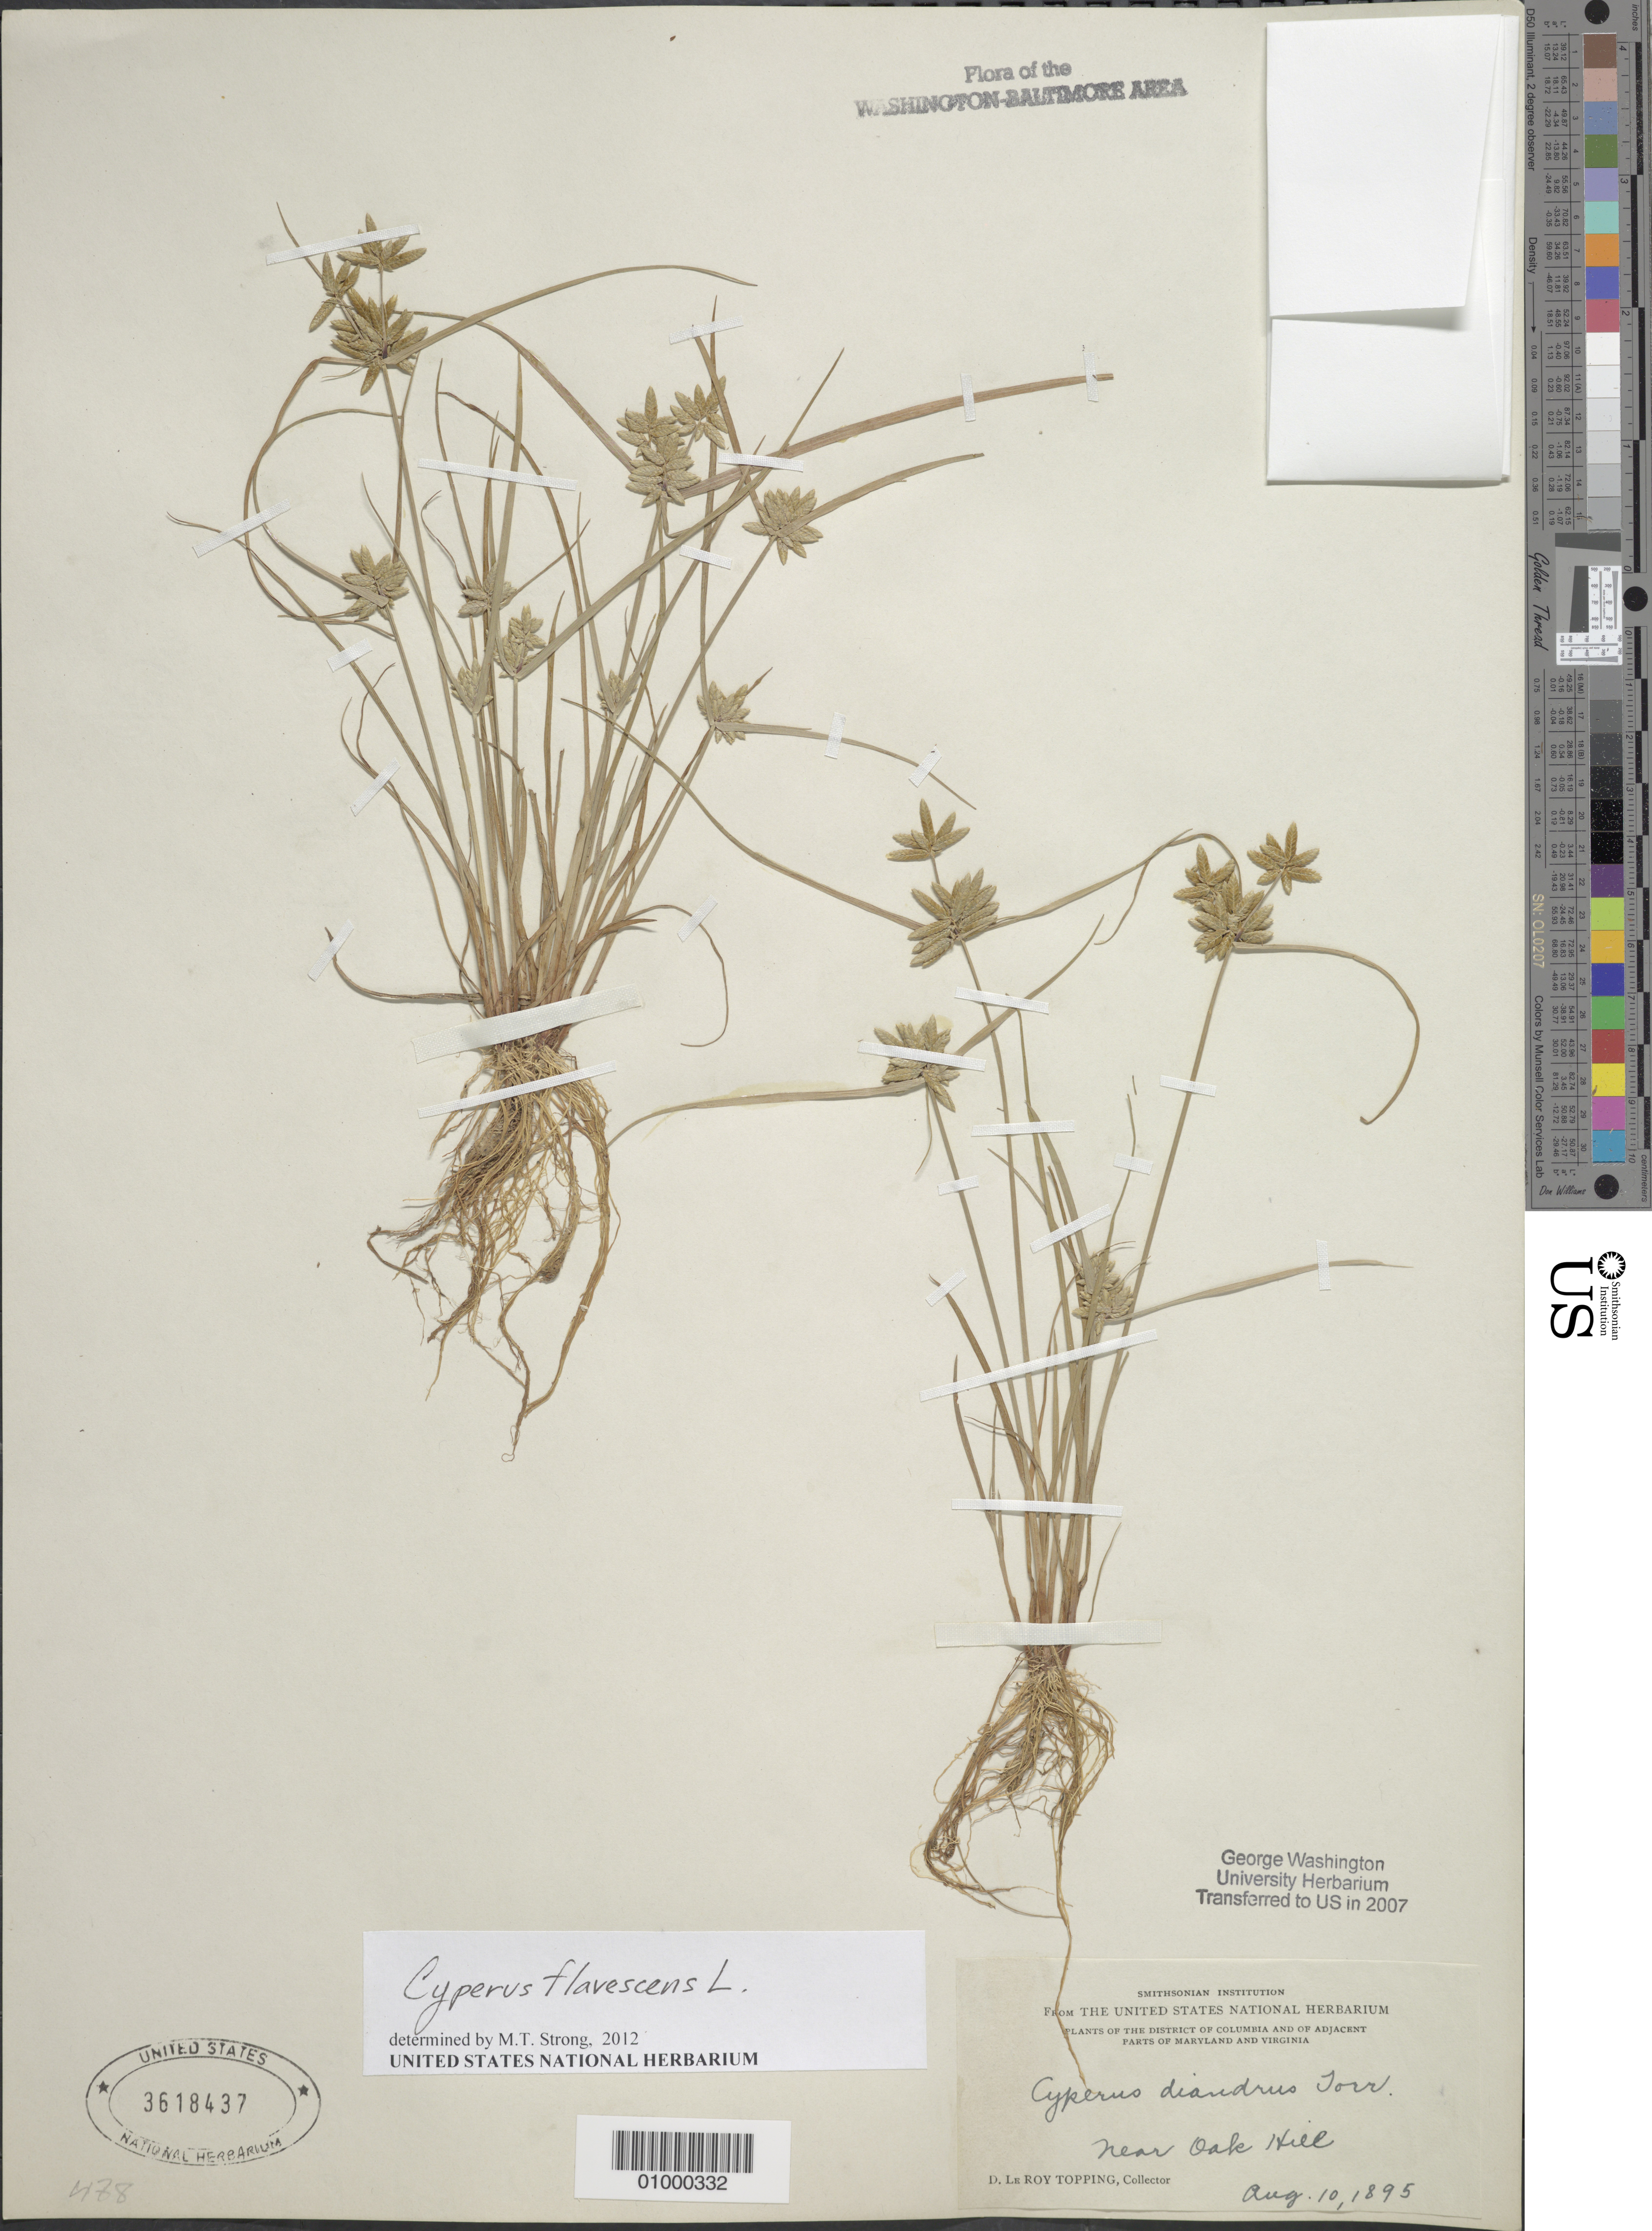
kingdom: Plantae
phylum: Tracheophyta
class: Liliopsida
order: Poales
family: Cyperaceae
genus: Cyperus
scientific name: Cyperus flavescens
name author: L.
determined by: Strong, M. T.; Acevedo-Rodríguez, P.; Carrington, C. M.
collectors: D. L. Topping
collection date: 1895-08-10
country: United States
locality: Near Oak Hill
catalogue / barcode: US 3618437